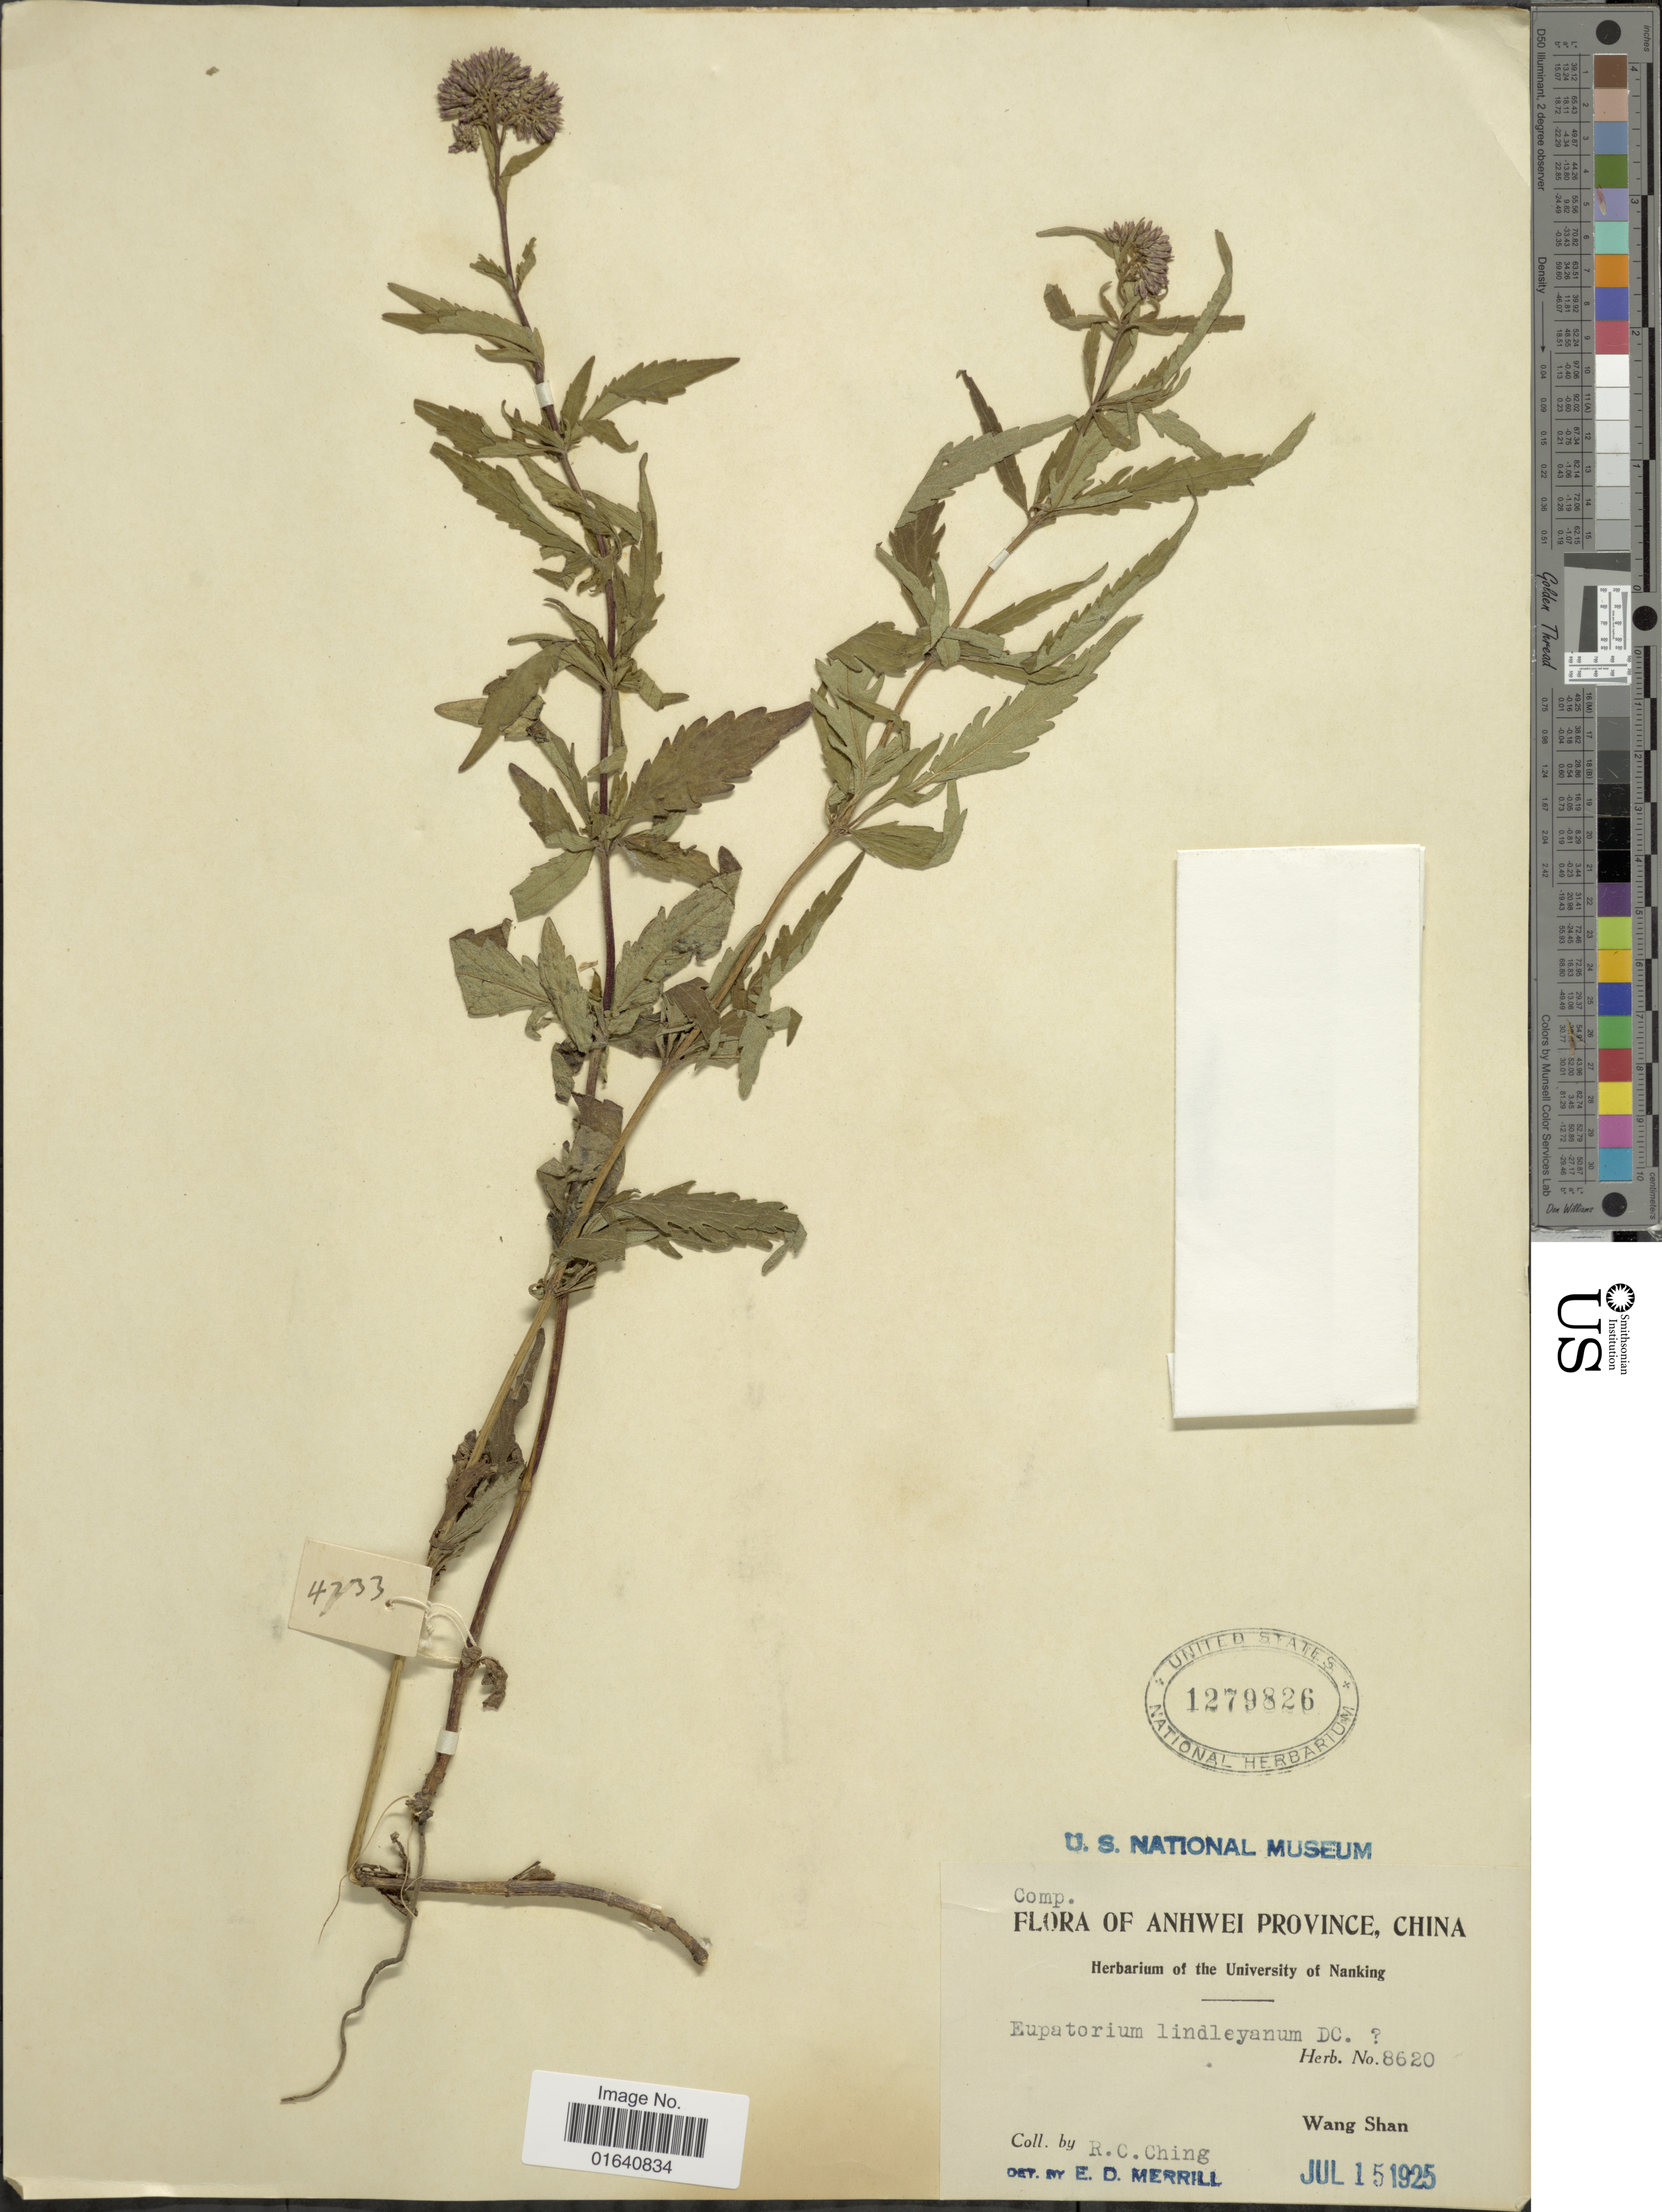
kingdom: Plantae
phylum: Tracheophyta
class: Magnoliopsida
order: Asterales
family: Asteraceae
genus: Eupatorium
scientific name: Eupatorium lindleyanum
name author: DC.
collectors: R. C. Ching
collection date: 1925-07-15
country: China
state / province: Anhui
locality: Anhwei Province, Wang Shan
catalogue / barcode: US 1279826